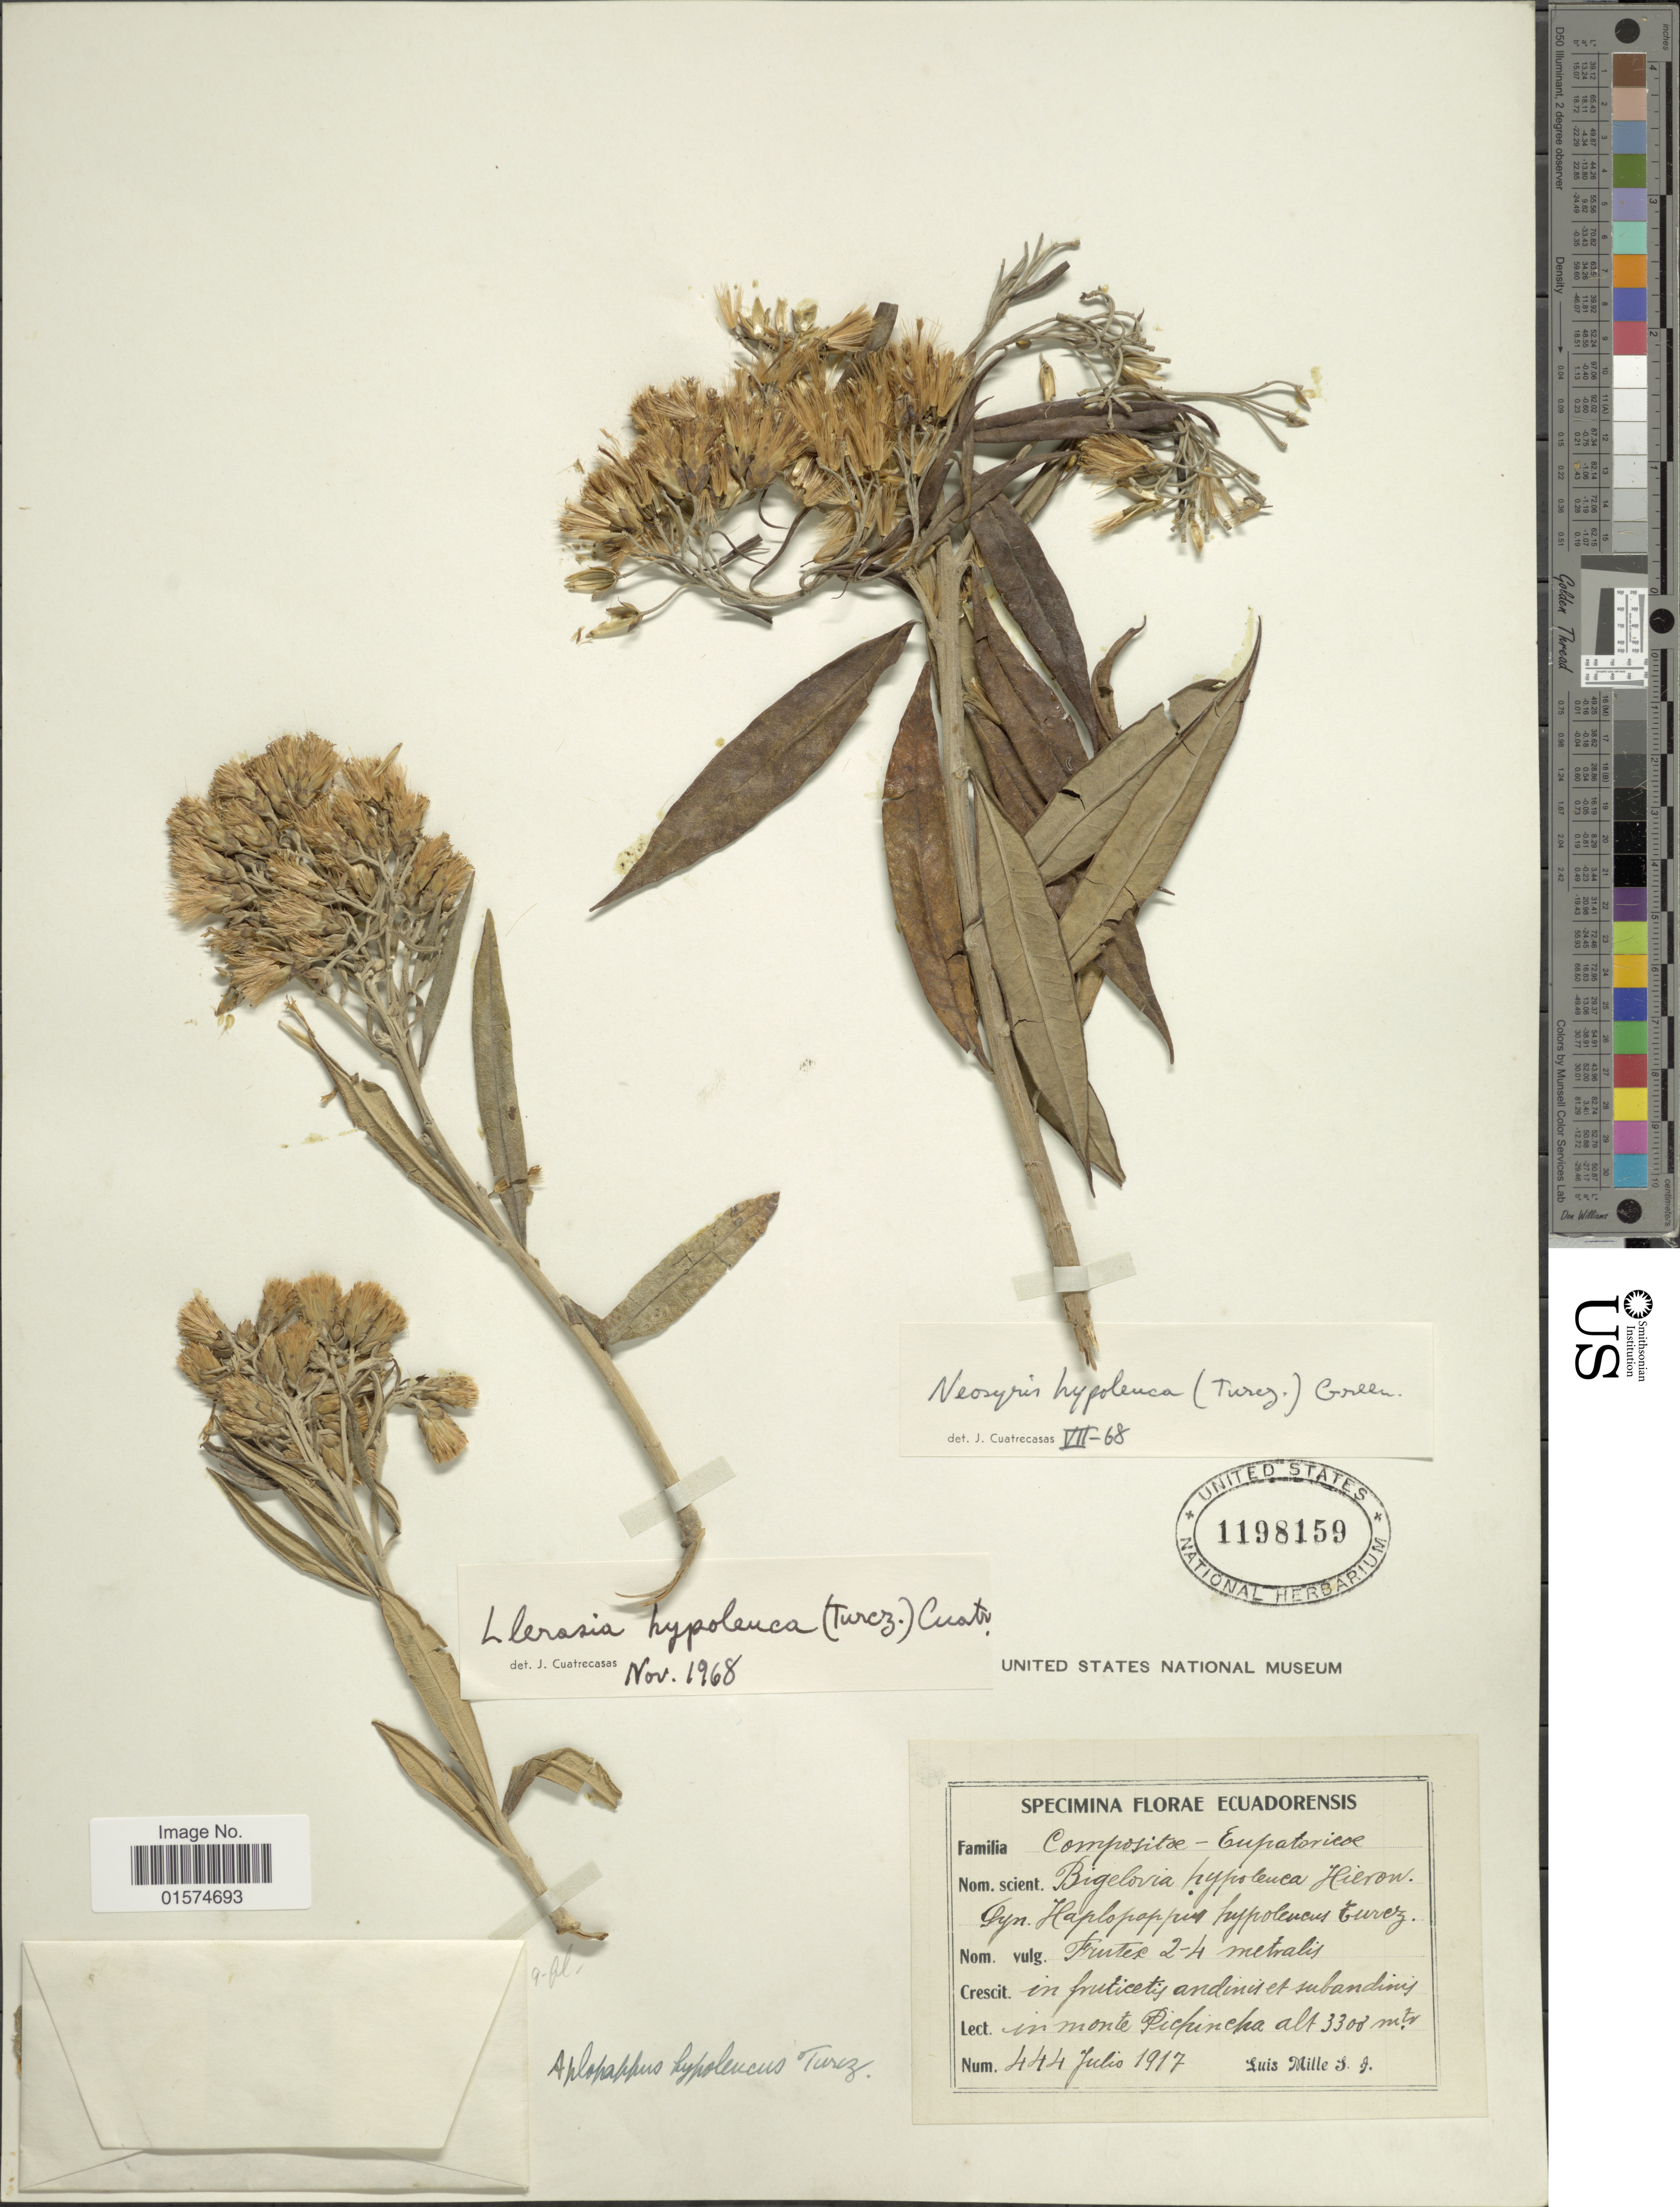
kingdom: Plantae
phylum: Tracheophyta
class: Magnoliopsida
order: Asterales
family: Asteraceae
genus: Llerasia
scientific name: Llerasia hypoleuca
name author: (Turcz.) Cuatrec.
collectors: L. Mille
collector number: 444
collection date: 1917-07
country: Ecuador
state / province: Pichincha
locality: In monte Pichincha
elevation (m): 3300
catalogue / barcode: US 1198159